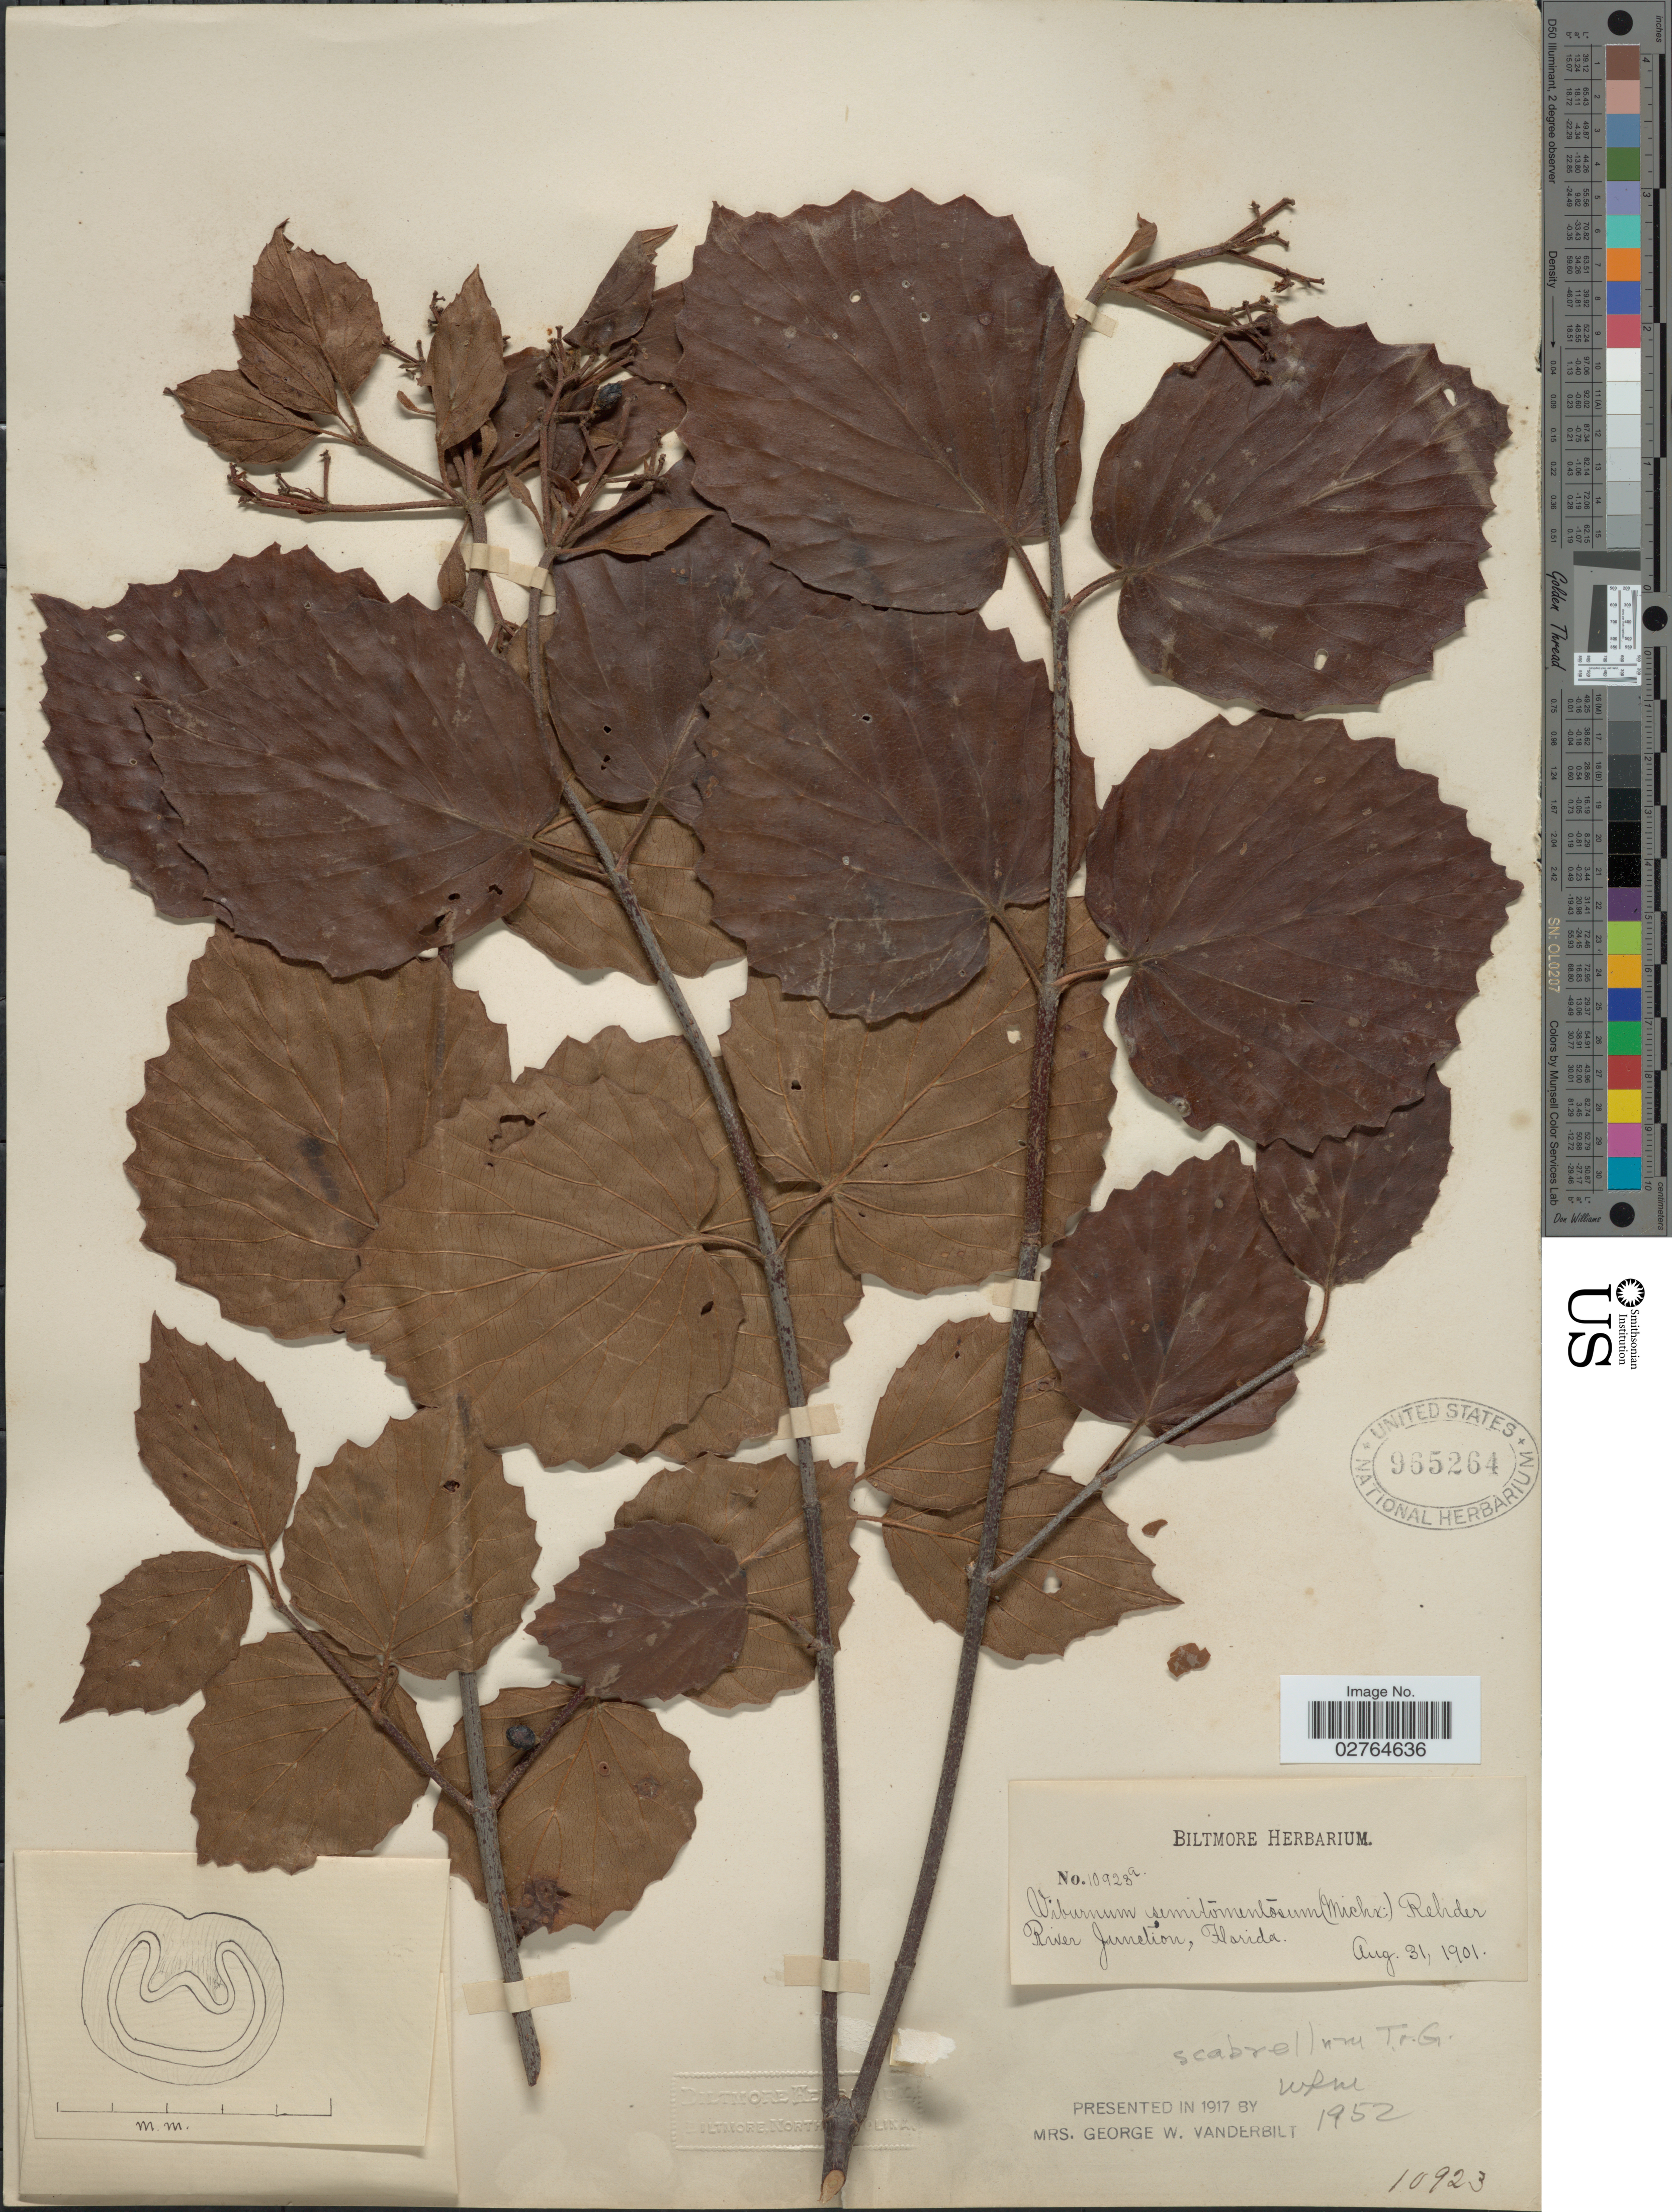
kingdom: Plantae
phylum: Tracheophyta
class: Magnoliopsida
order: Dipsacales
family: Viburnaceae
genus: Viburnum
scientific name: Viburnum scabrellum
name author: (Torr. & A. Gray) Chapm.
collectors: ex herb. Biltmore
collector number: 10923a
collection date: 1901-08-31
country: United States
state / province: Florida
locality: River Junction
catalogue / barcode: US 965264